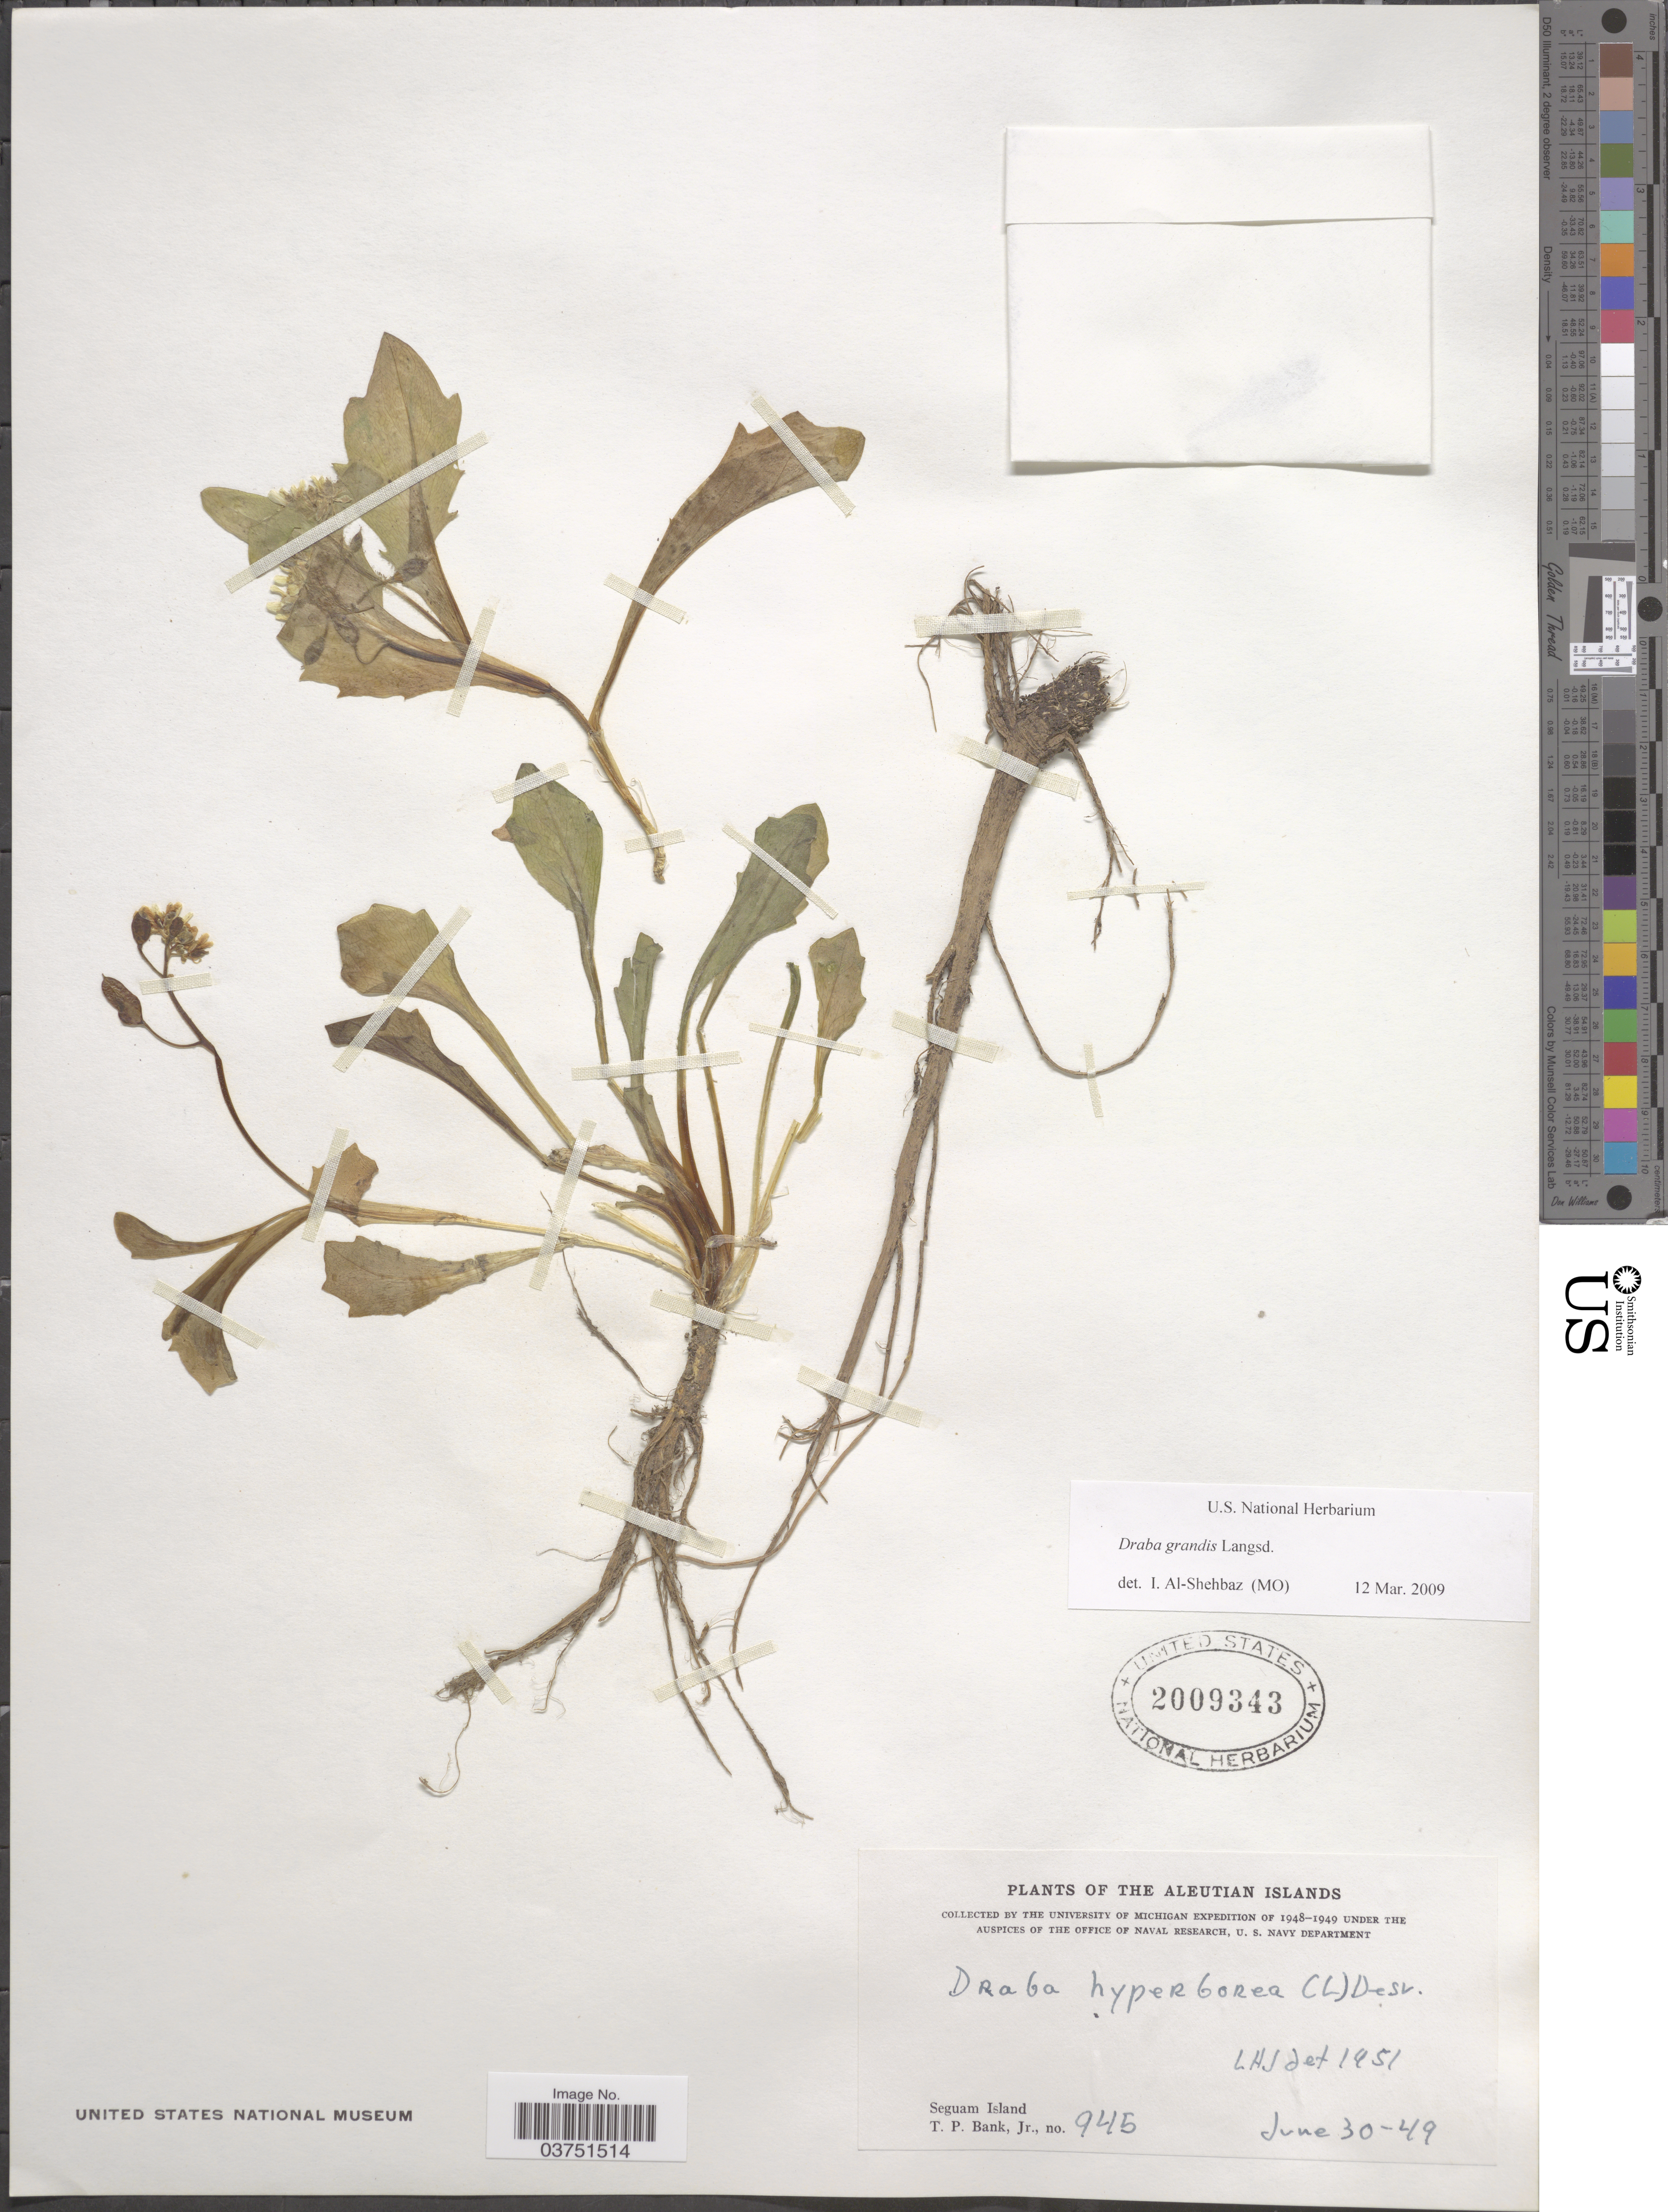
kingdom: Plantae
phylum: Tracheophyta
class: Magnoliopsida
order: Brassicales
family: Brassicaceae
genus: Draba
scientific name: Draba grandis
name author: Langsd. ex DC.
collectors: T. Bank Jr.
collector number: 945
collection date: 1949-06-30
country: United States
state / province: Alaska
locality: Aleutian Islands; Seguam Island.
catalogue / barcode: US 2009343